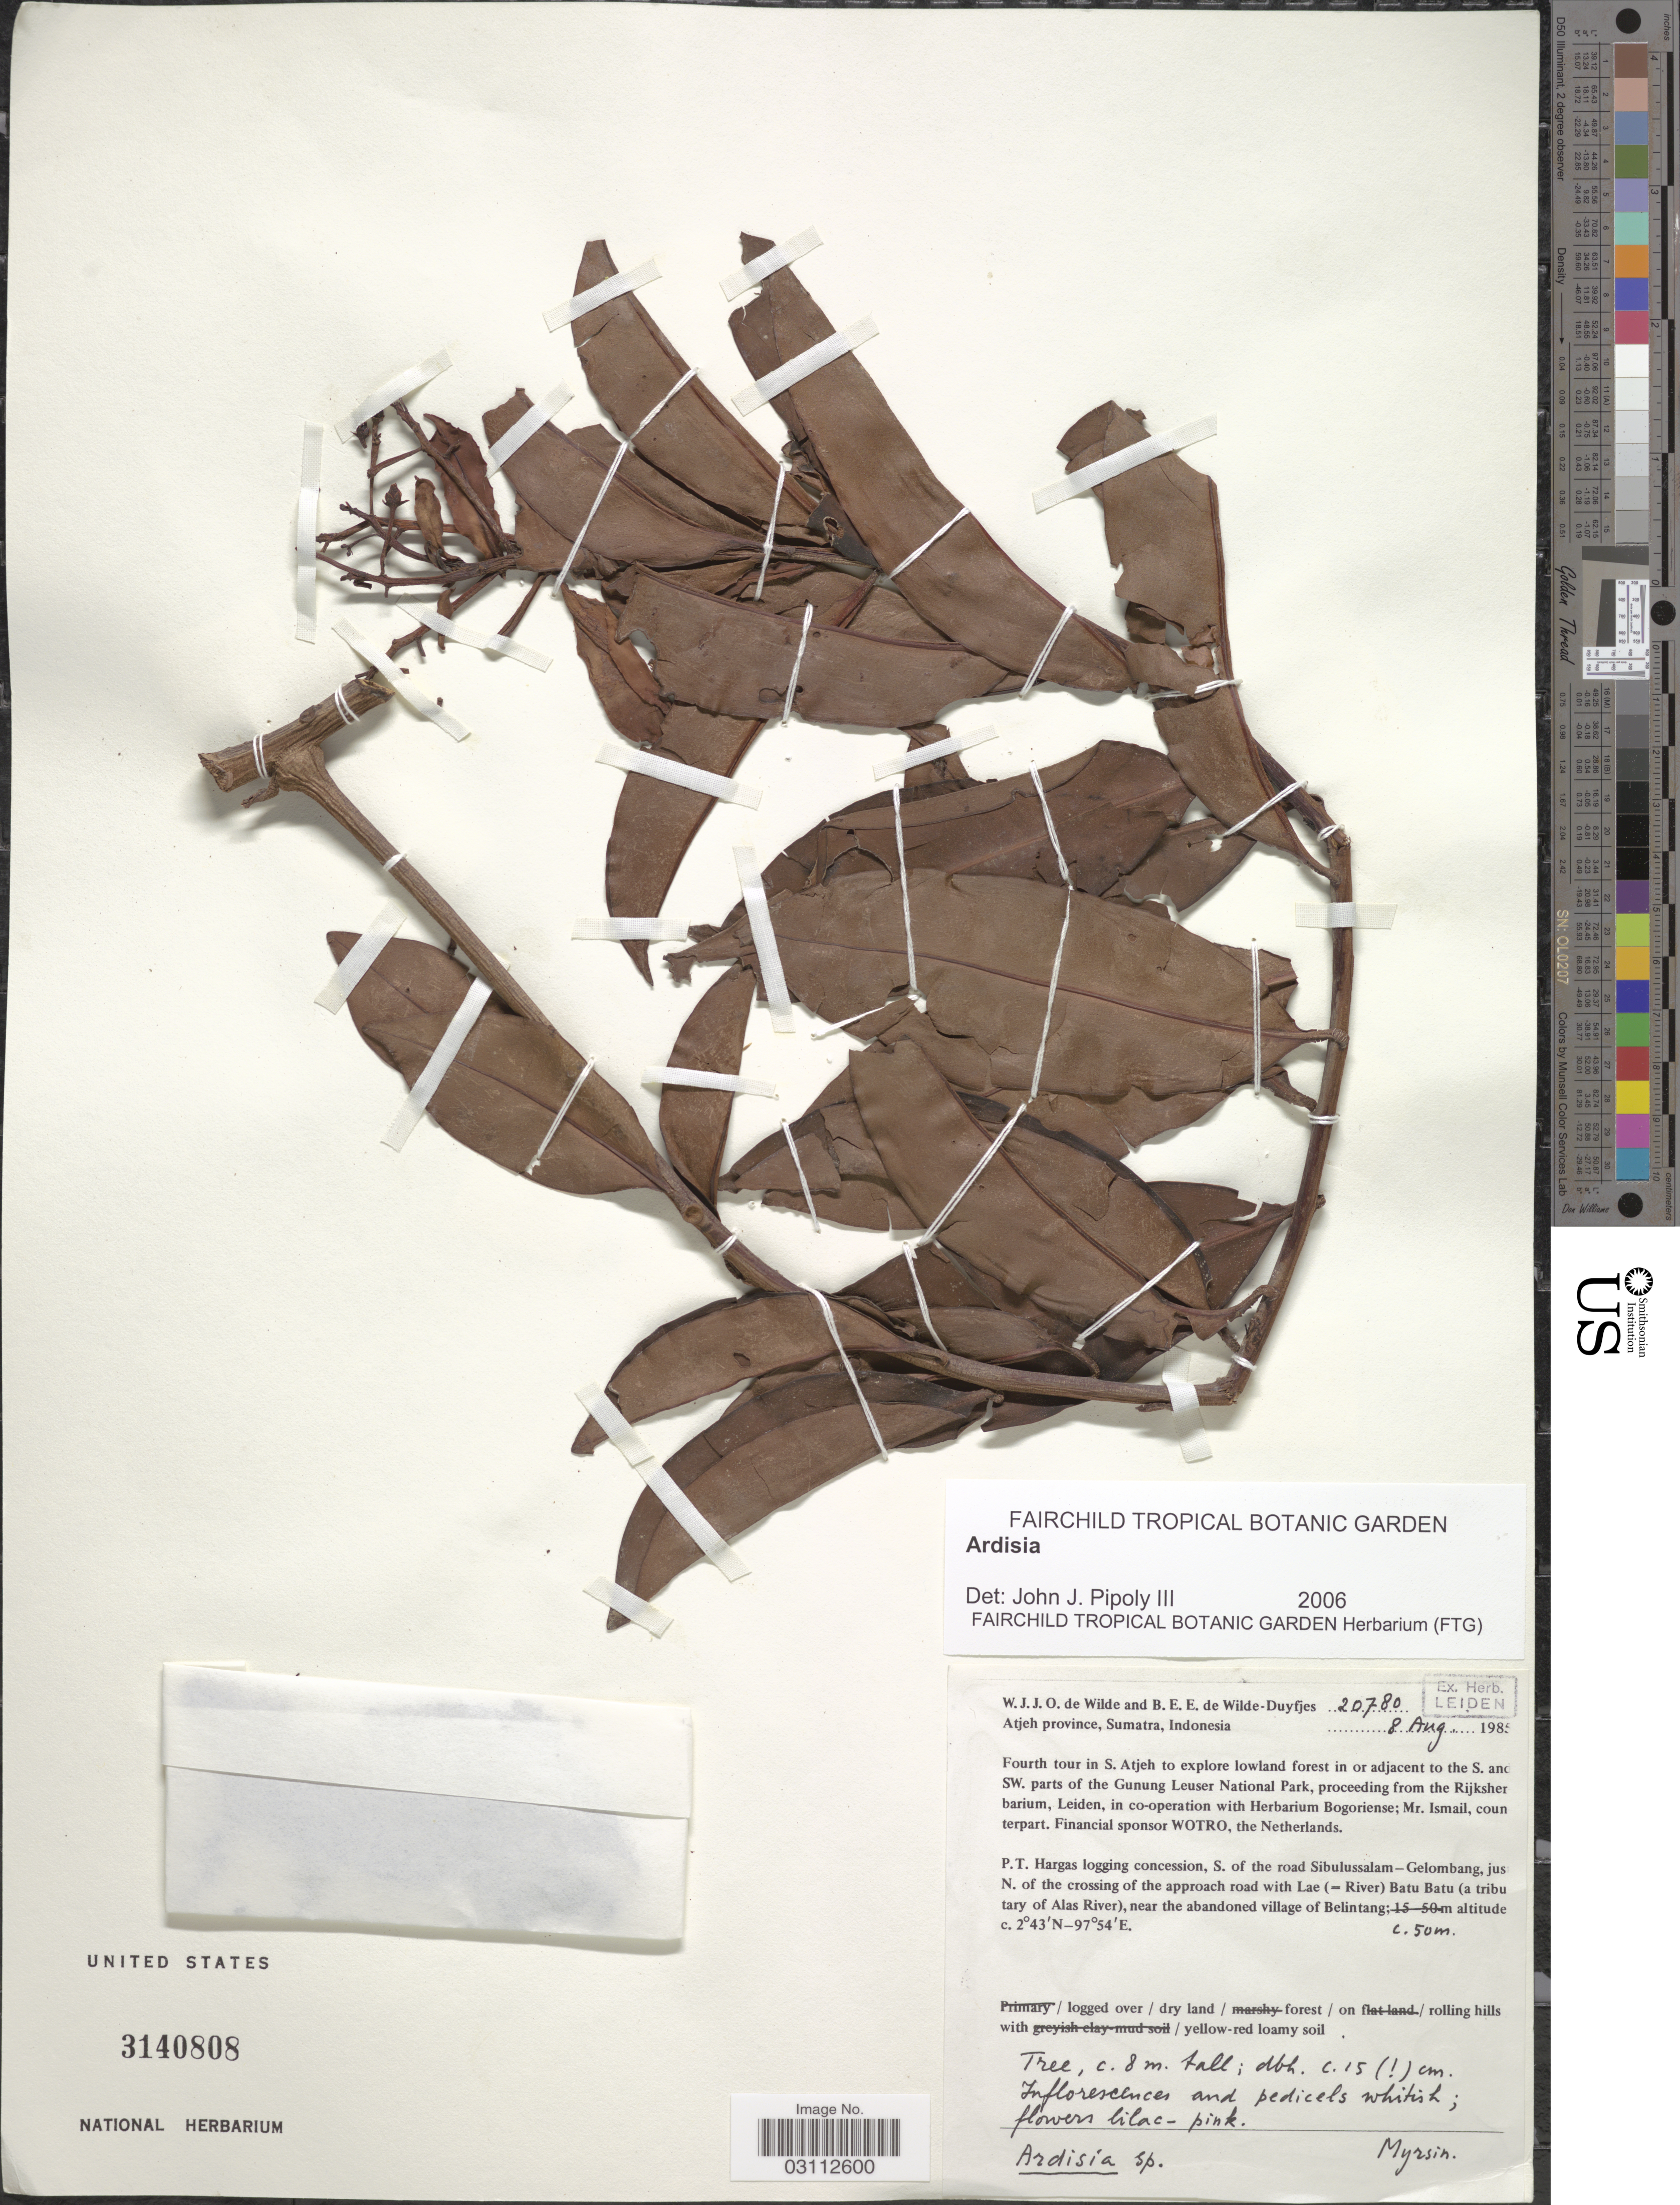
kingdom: Plantae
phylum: Tracheophyta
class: Magnoliopsida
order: Ericales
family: Primulaceae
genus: Ardisia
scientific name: Ardisia sp.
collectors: W. J. de Wilde & B. E. de Wilde-Duyfjes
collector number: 20780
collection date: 1985-08-08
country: Indonesia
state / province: Sumatra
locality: Atjeh province, P.T. Hargas logging concession, S. of the road Sibulussalam-Gelombang, just N. of the crossing of the approach road with Lae (=River) Batu Batu (a tributary of Alas River), near the abandoned village of Belintang.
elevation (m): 50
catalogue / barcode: US 3140808